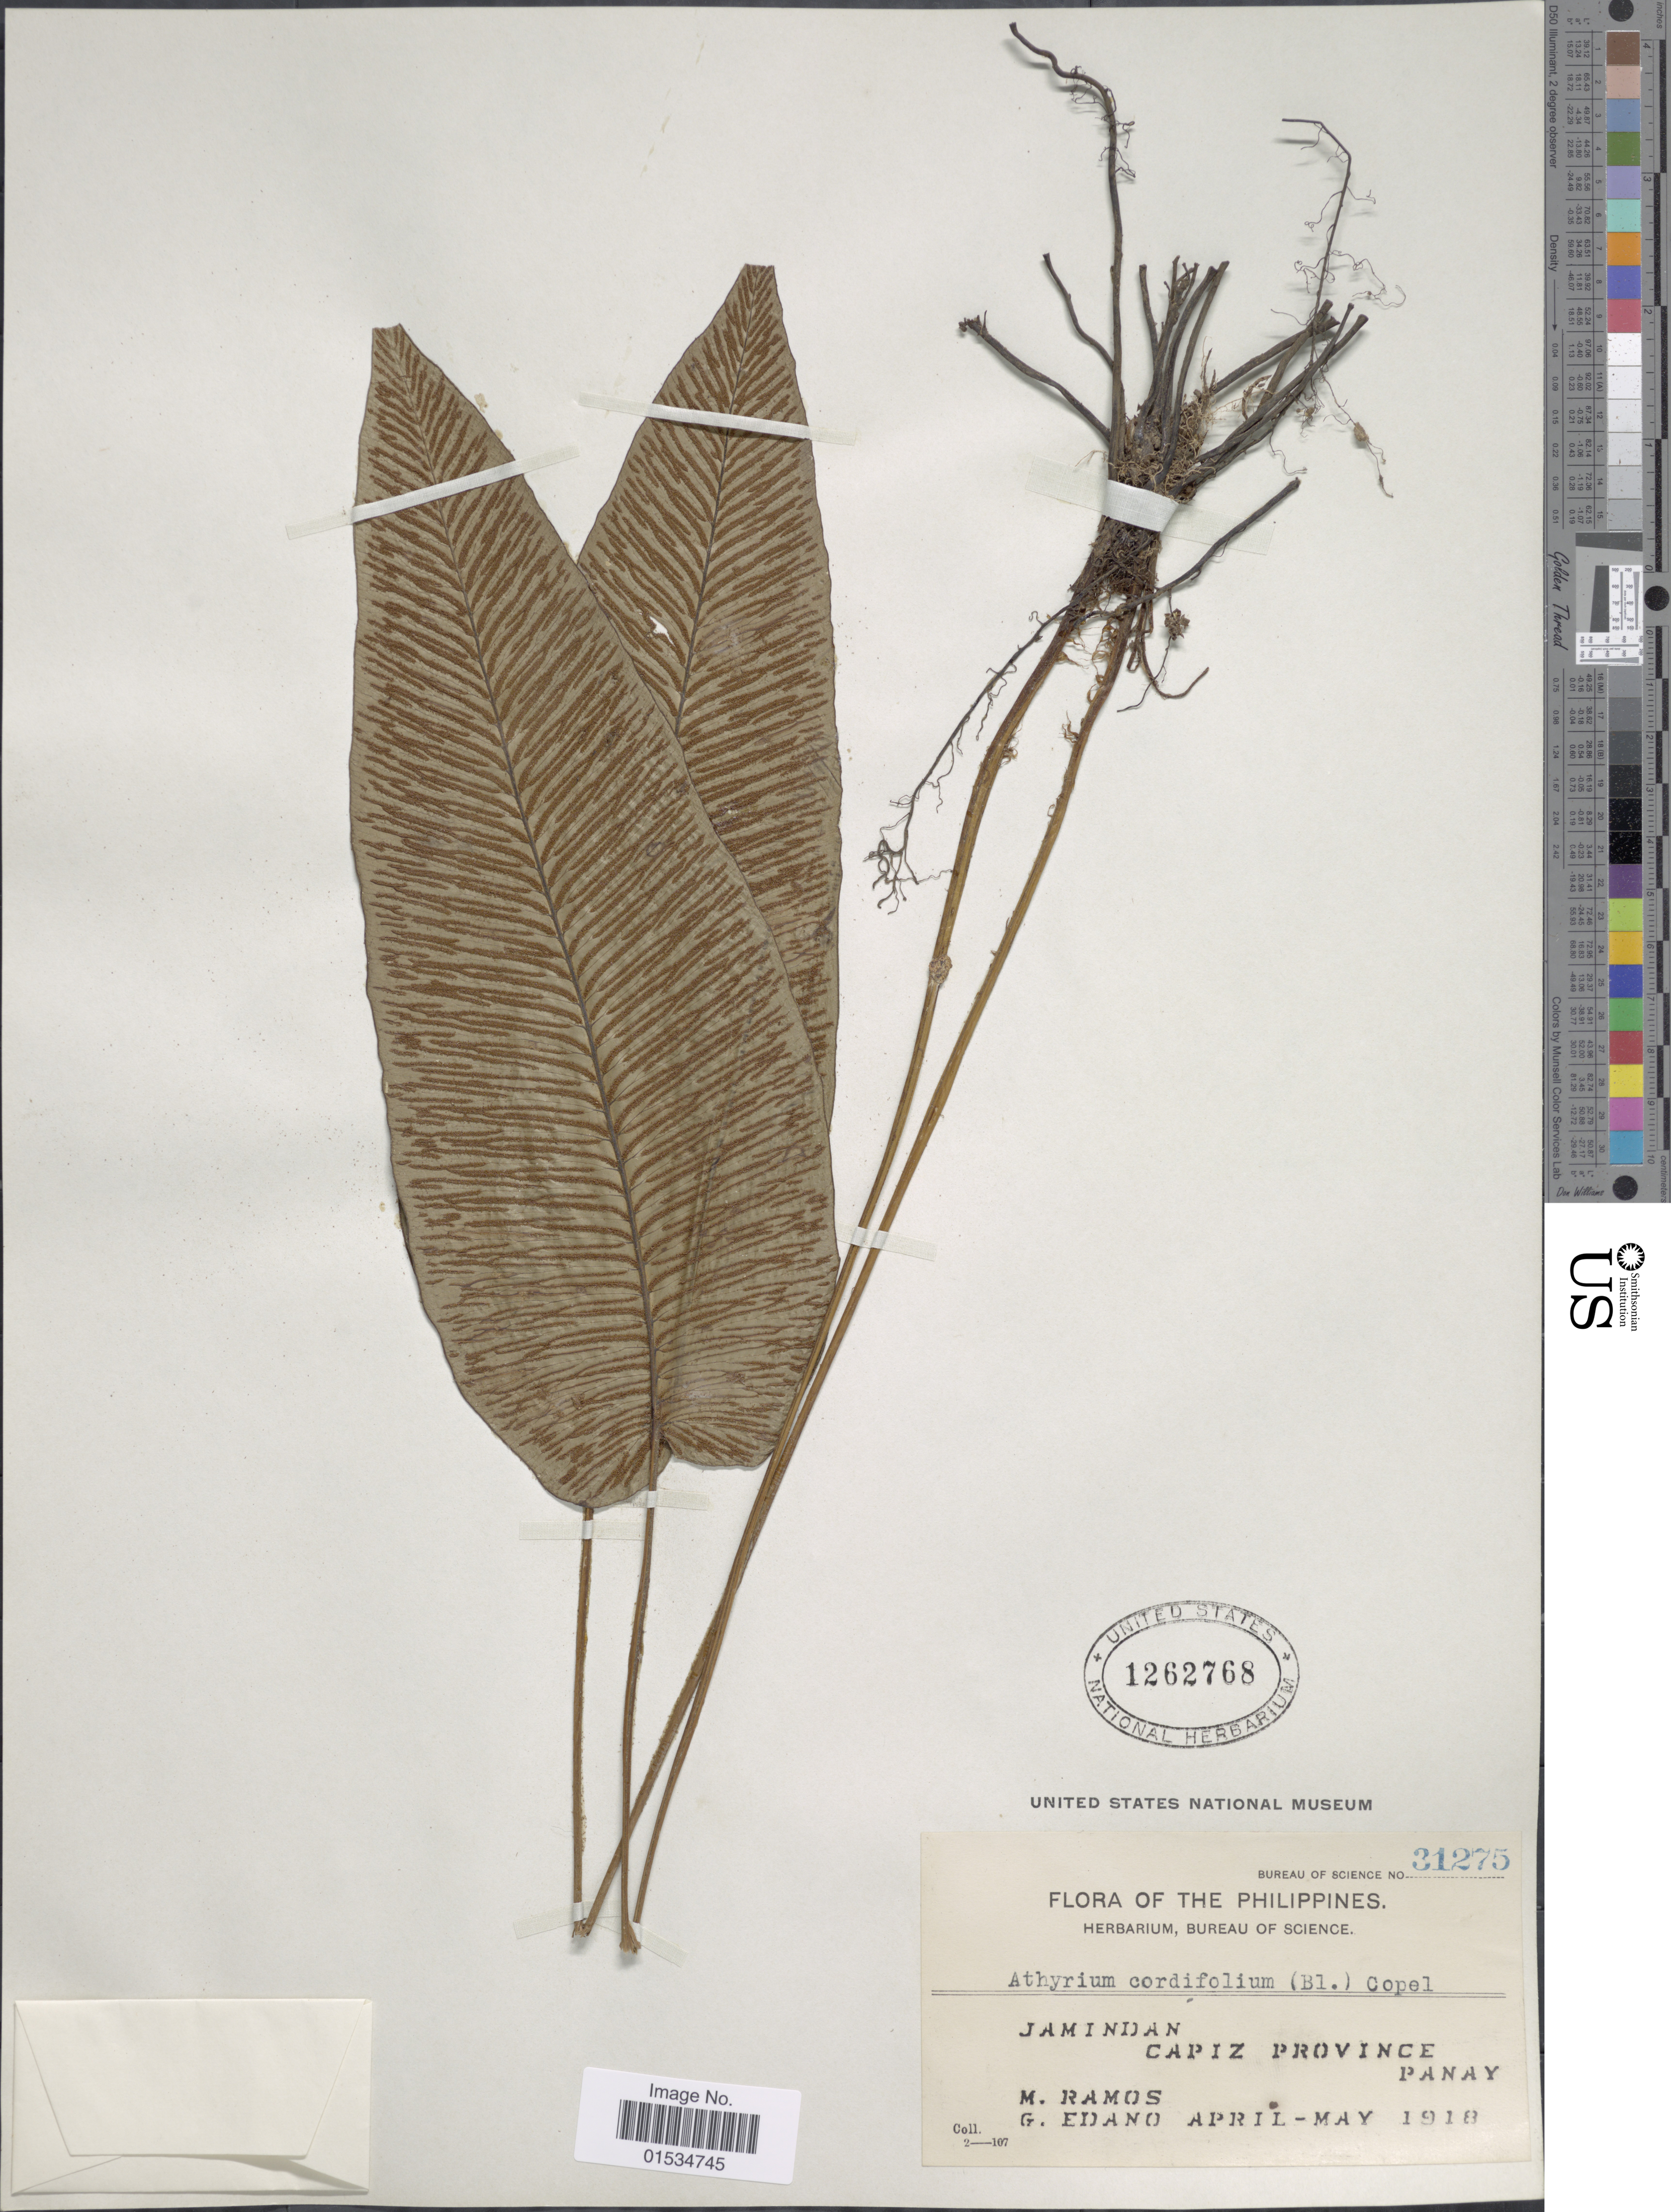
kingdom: Plantae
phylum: Tracheophyta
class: Polypodiopsida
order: Polypodiales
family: Athyriaceae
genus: Diplazium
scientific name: Diplazium cordifolium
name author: Blume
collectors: M. Ramos & G. Edaño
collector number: Bureau of Science 31275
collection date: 1918-04/1918-05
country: Philippines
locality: Jamindan, Capiz Province, Panay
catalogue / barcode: US 1262768